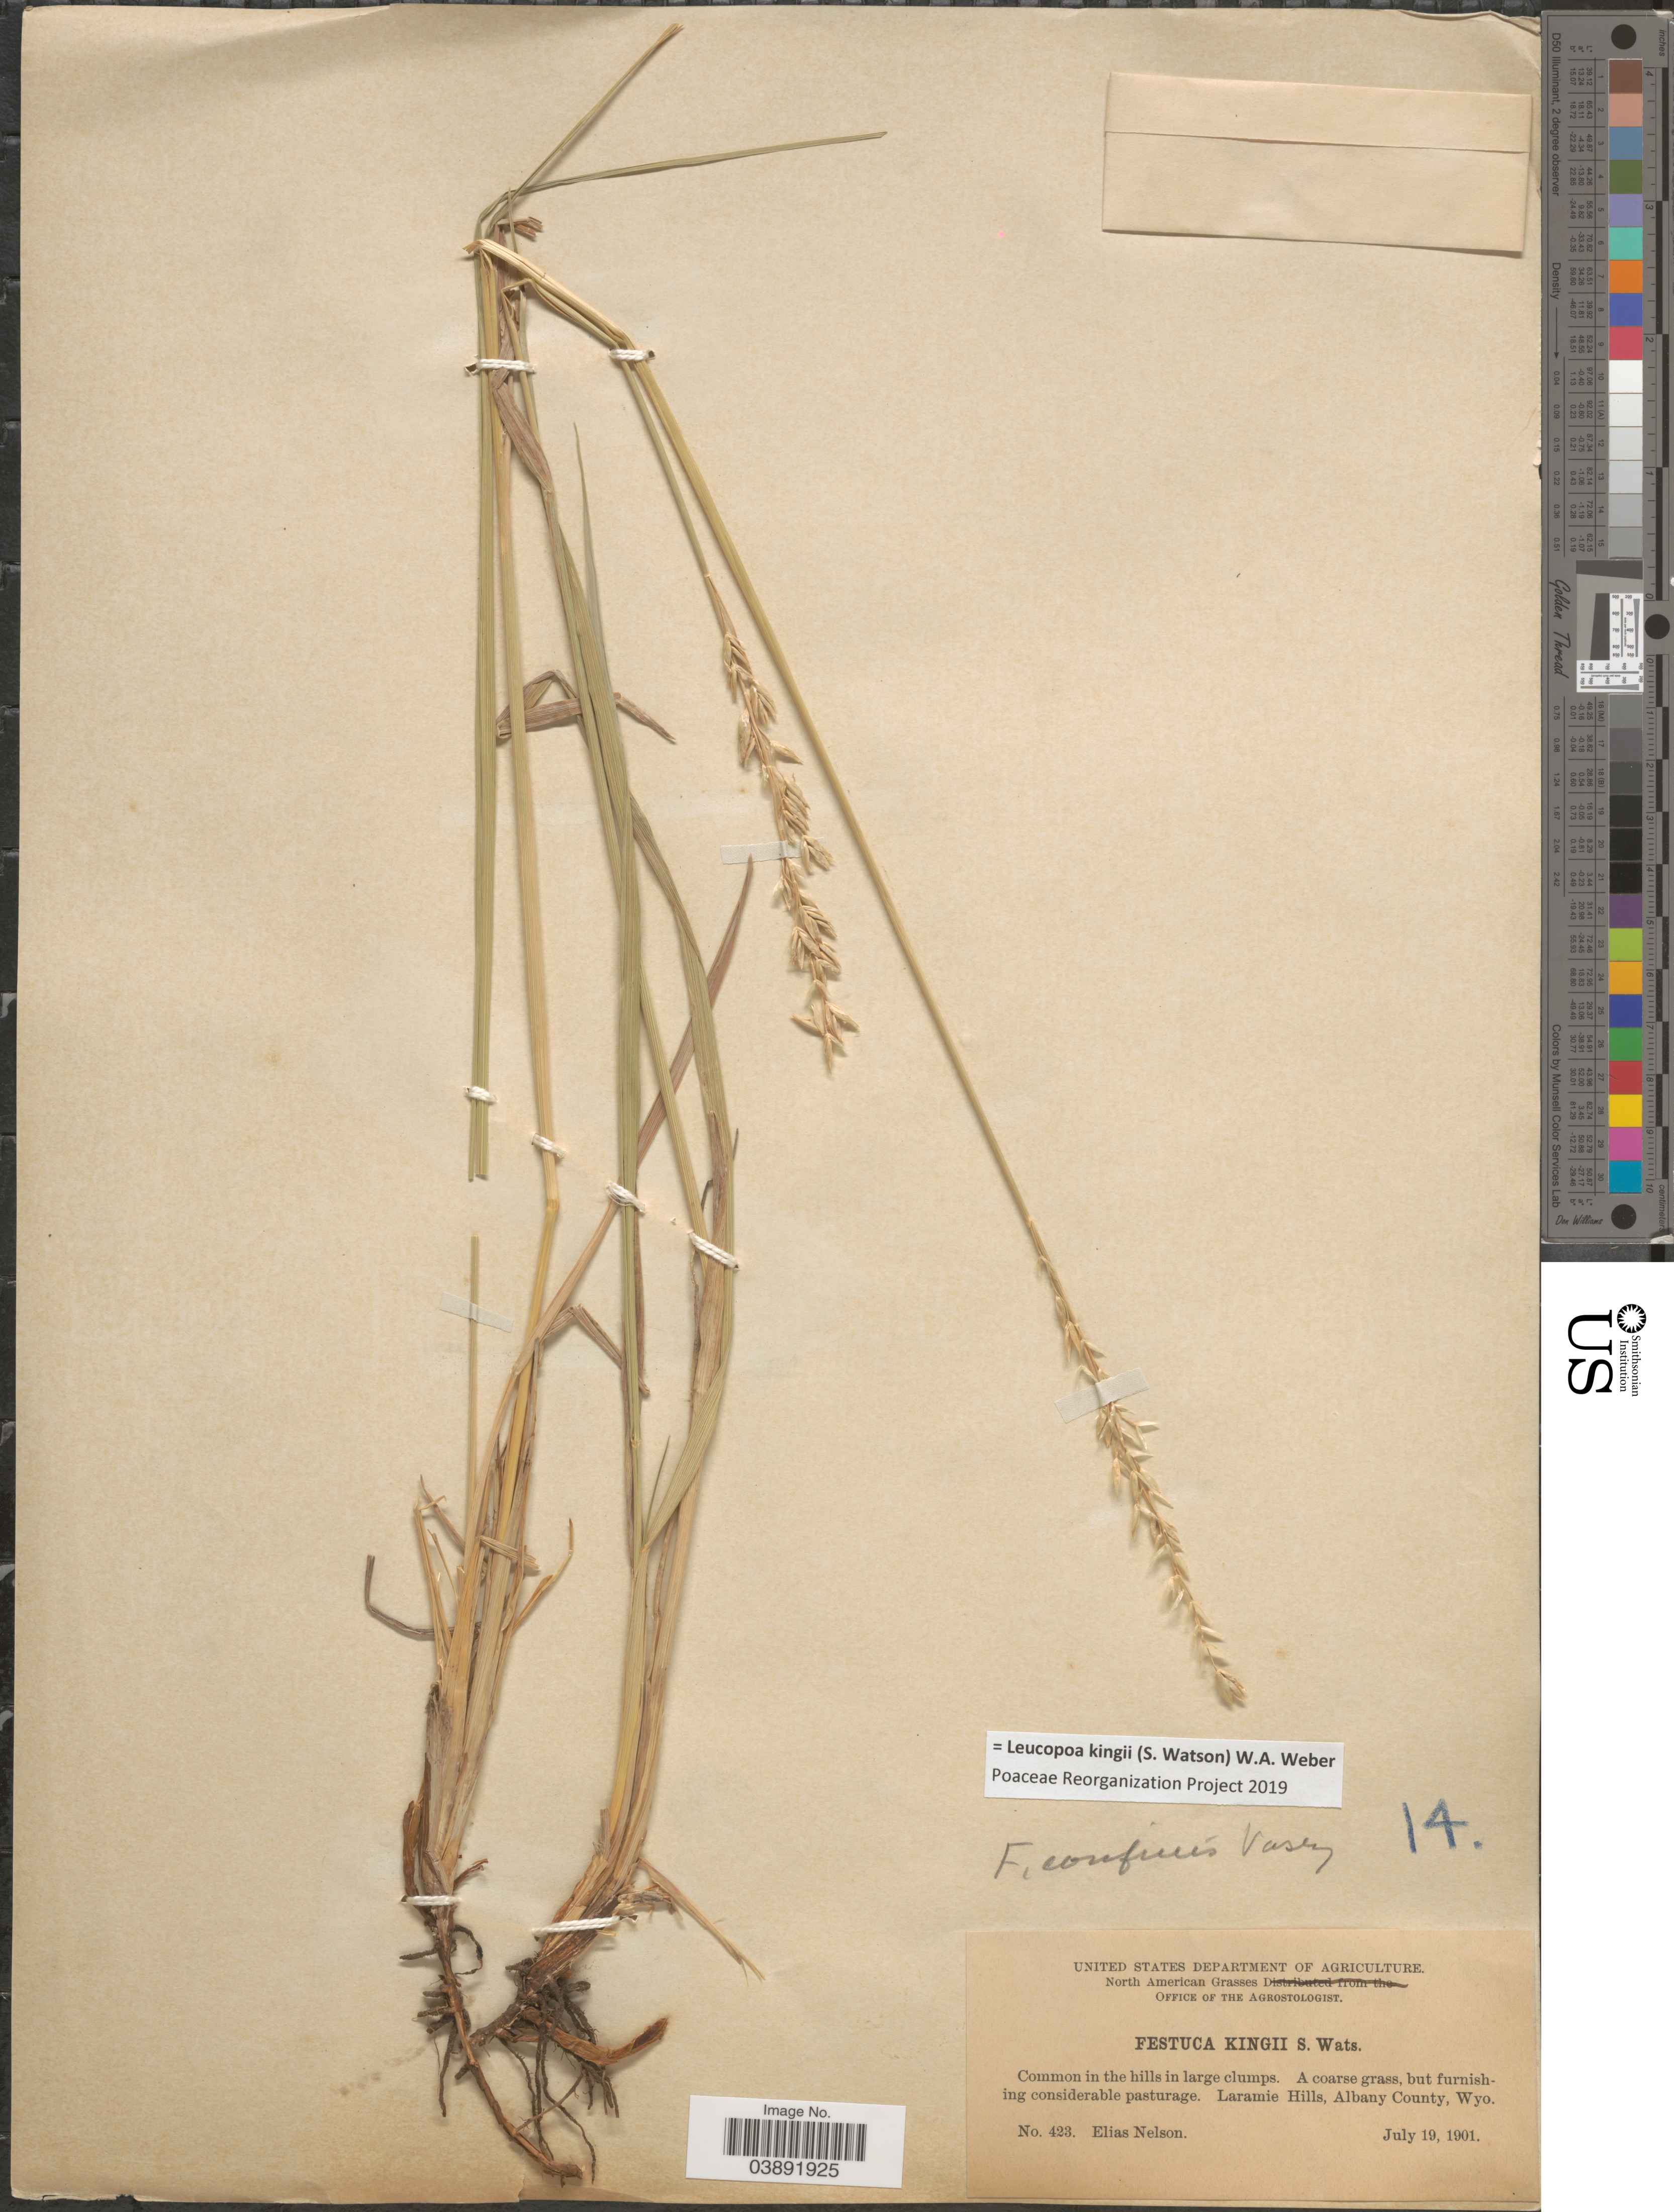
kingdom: Plantae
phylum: Tracheophyta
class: Liliopsida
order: Poales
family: Poaceae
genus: Hesperochloa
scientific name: Hesperochloa kingii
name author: (S. Watson) Rydb.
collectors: E. Nelson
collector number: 423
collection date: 1901-07-19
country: United States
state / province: Wyoming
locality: Laramie Hills, Albany County.